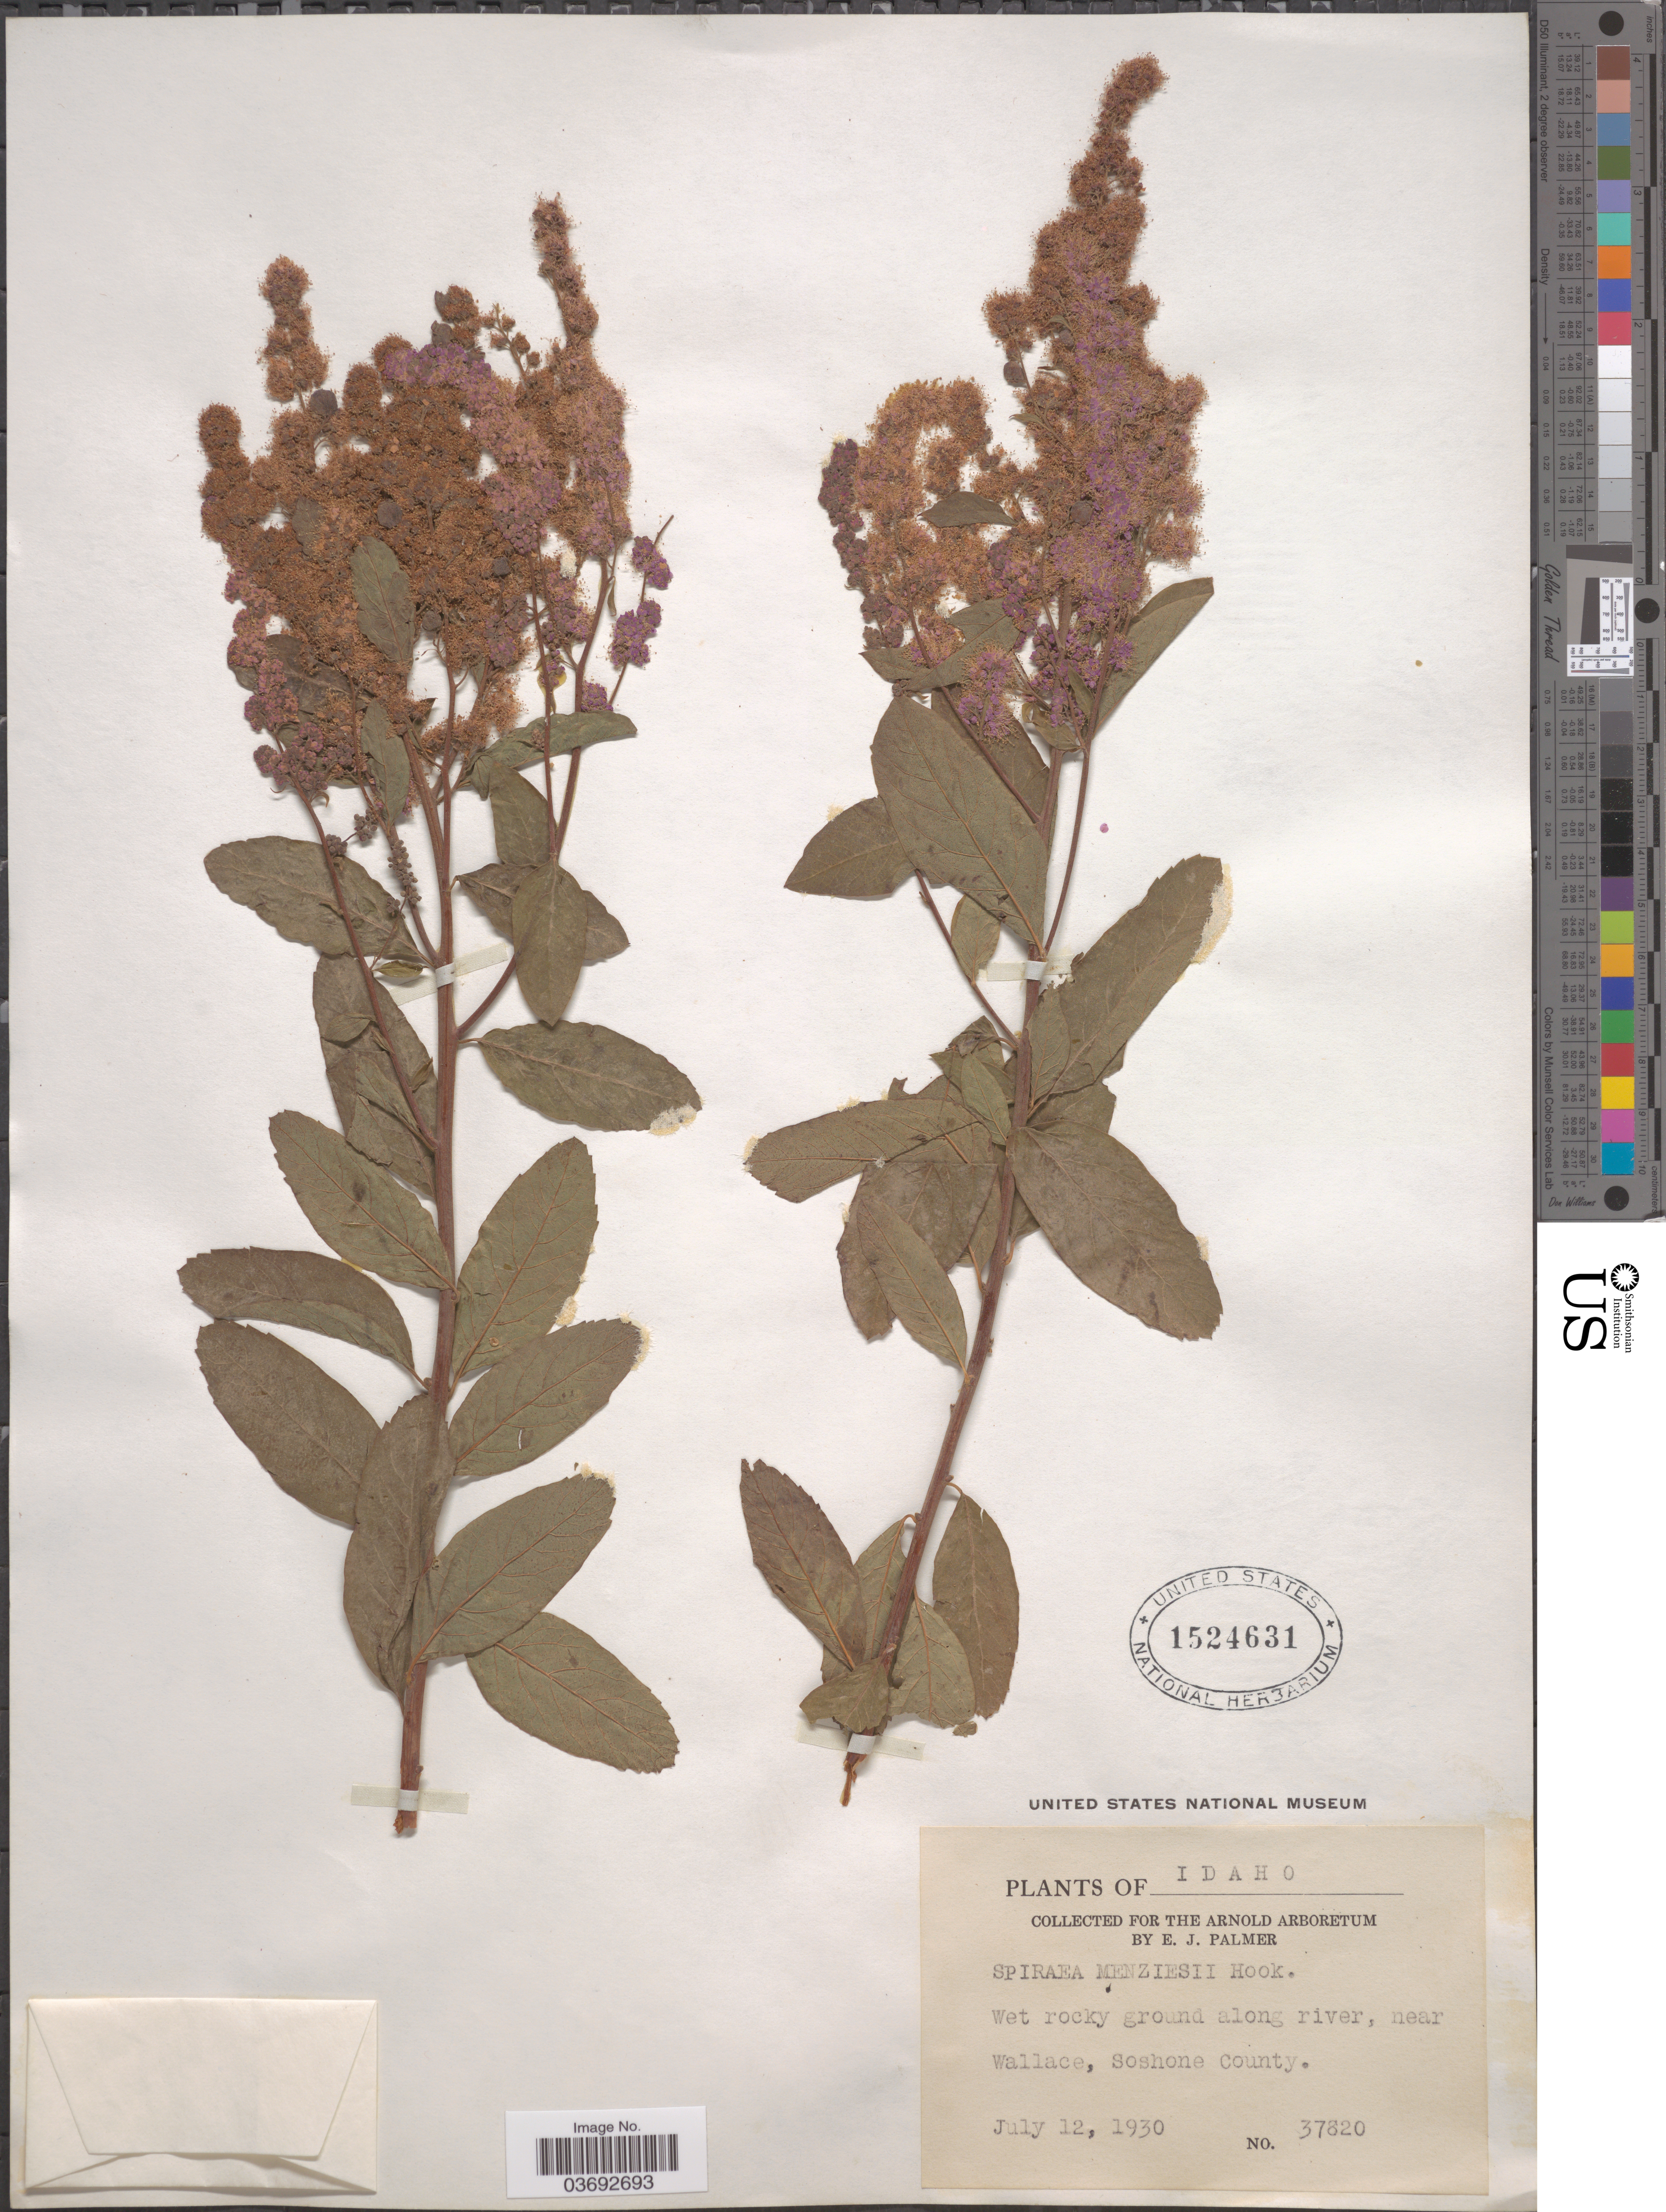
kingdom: Plantae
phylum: Tracheophyta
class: Magnoliopsida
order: Rosales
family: Rosaceae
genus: Spiraea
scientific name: Spiraea menziesii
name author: Hook.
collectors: E. J. Palmer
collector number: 37820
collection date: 1930-07-12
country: United States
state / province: Idaho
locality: Along river, near Wallace, Soshone County.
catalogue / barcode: US 1524631